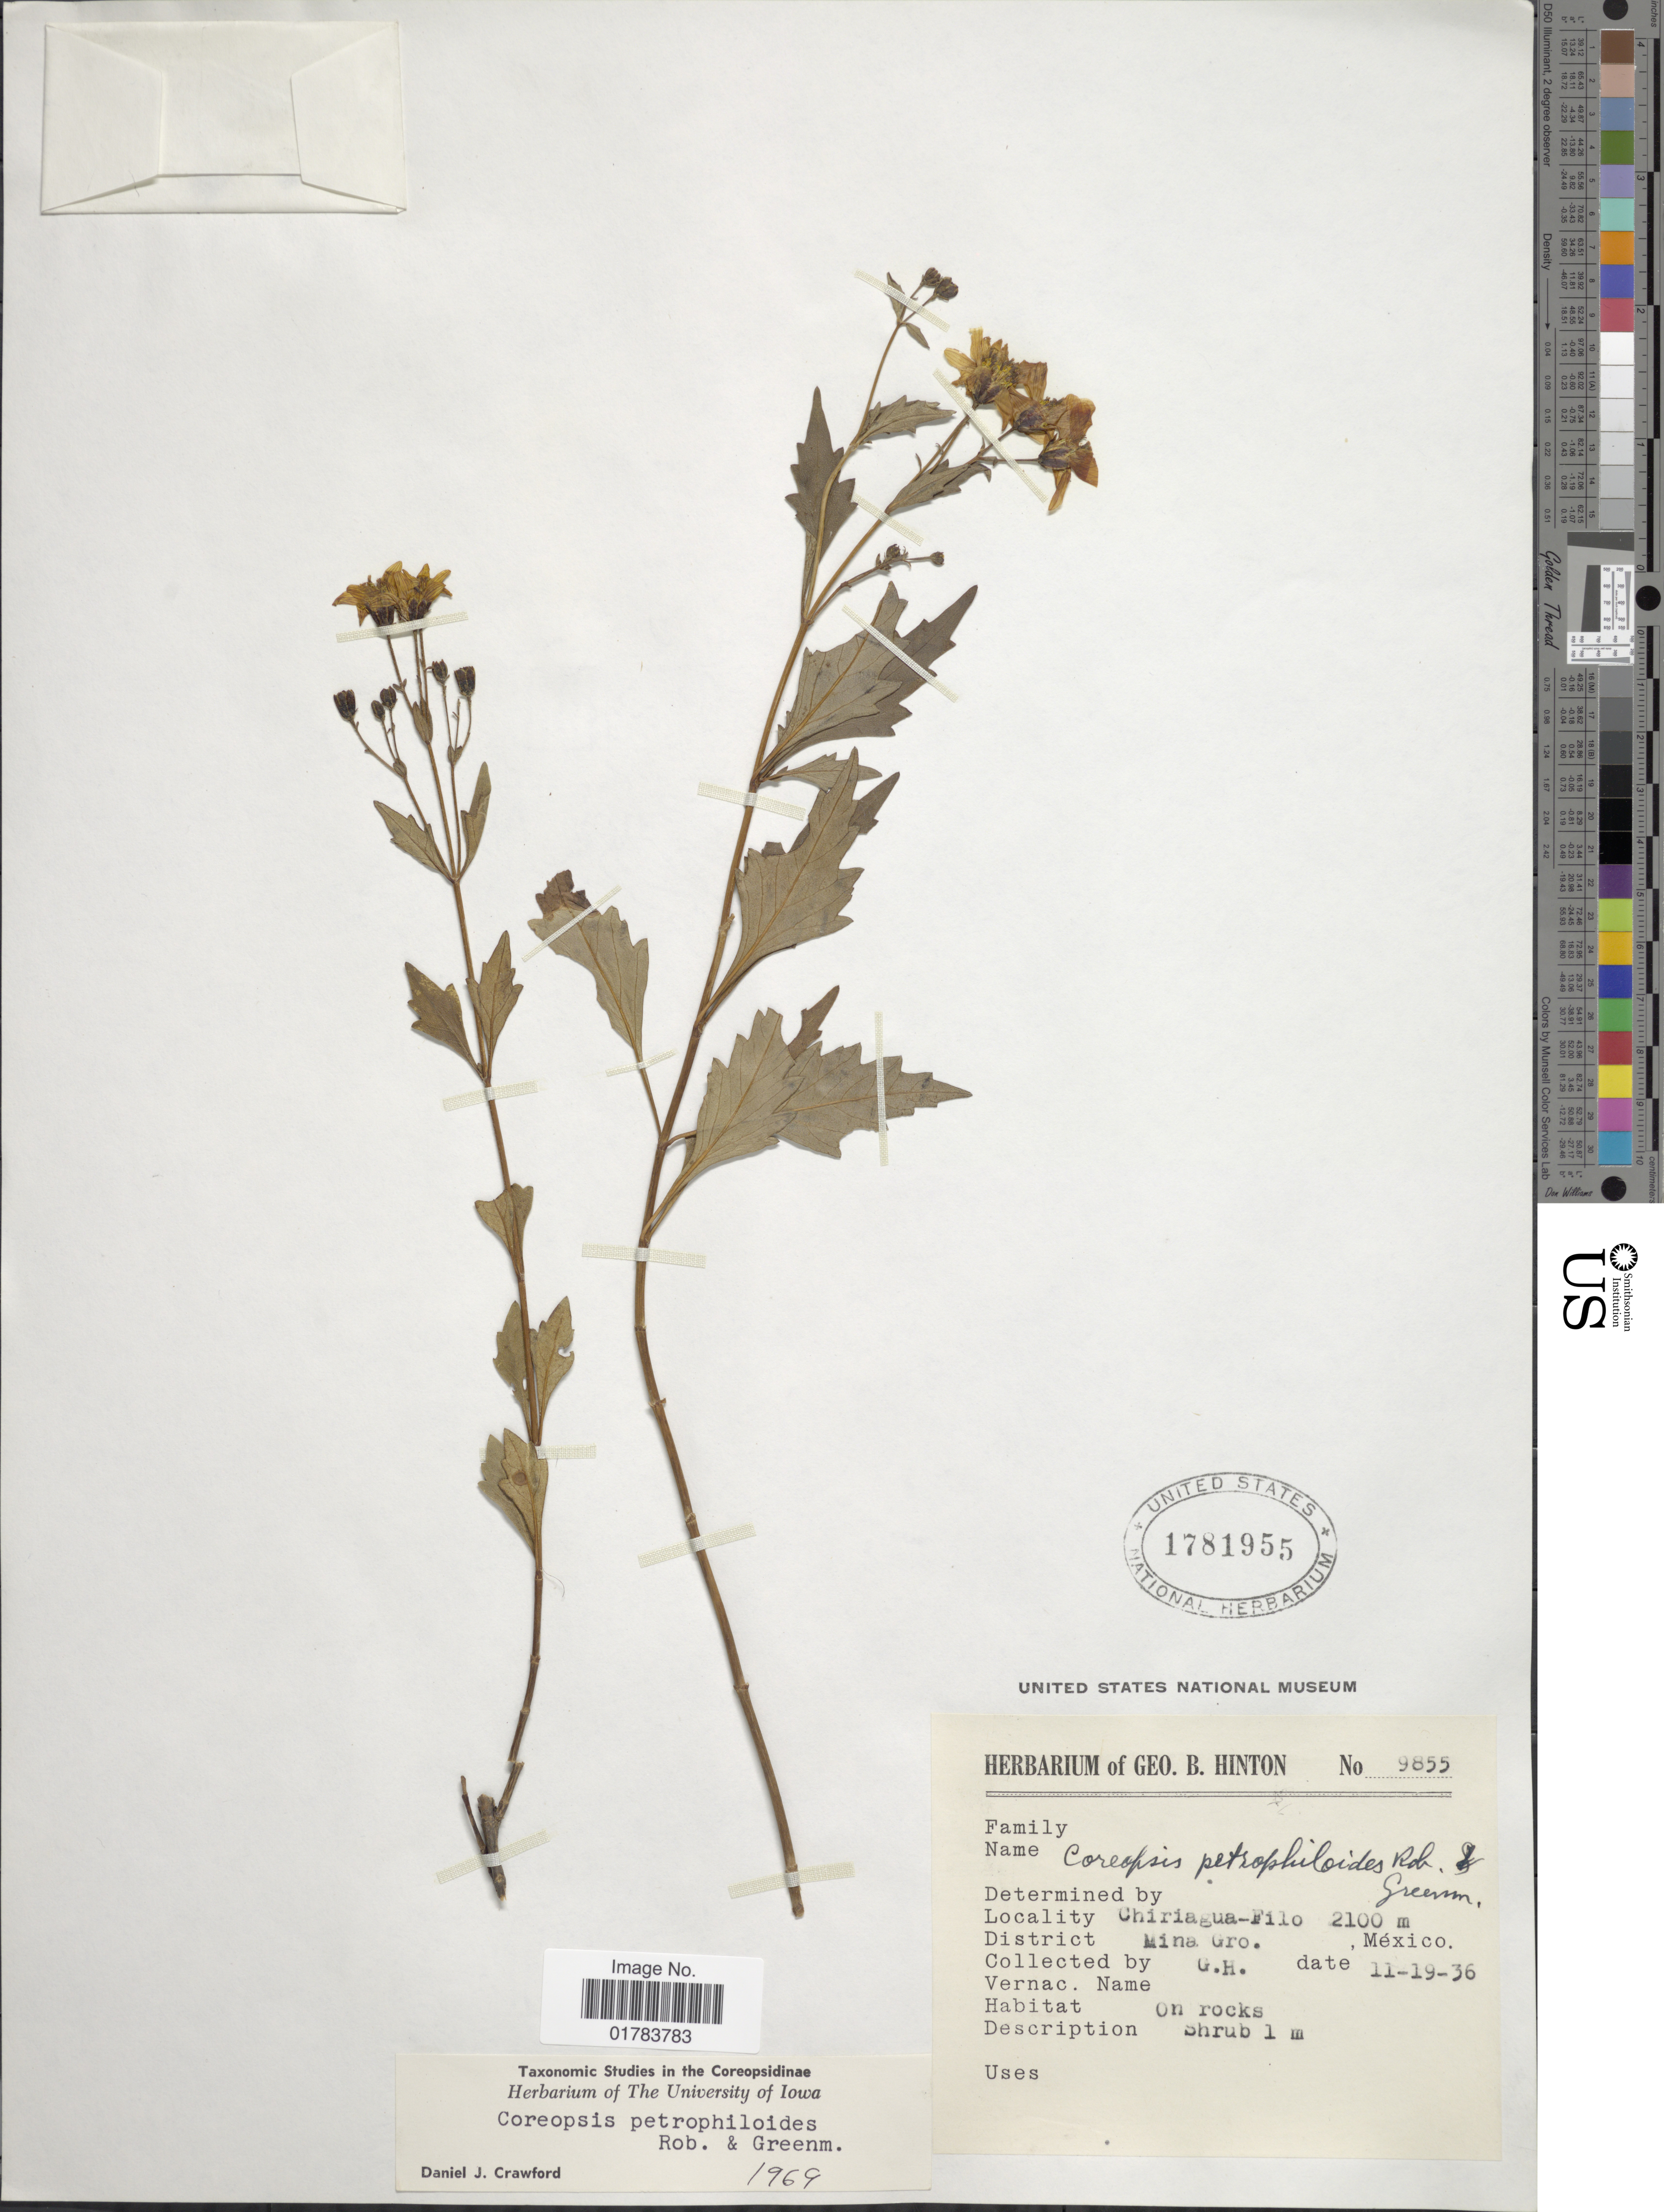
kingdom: Plantae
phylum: Tracheophyta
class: Magnoliopsida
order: Asterales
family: Asteraceae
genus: Coreopsis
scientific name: Coreopsis petrophiloides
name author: B.L. Rob. & Greenm.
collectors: G. B. Hinton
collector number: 9855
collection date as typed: Transcribed d/m/y: 19/11/36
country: Mexico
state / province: Guerrero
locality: Chiriagua-Filo, District Mina Gro.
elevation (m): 2100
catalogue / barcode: US 1781955